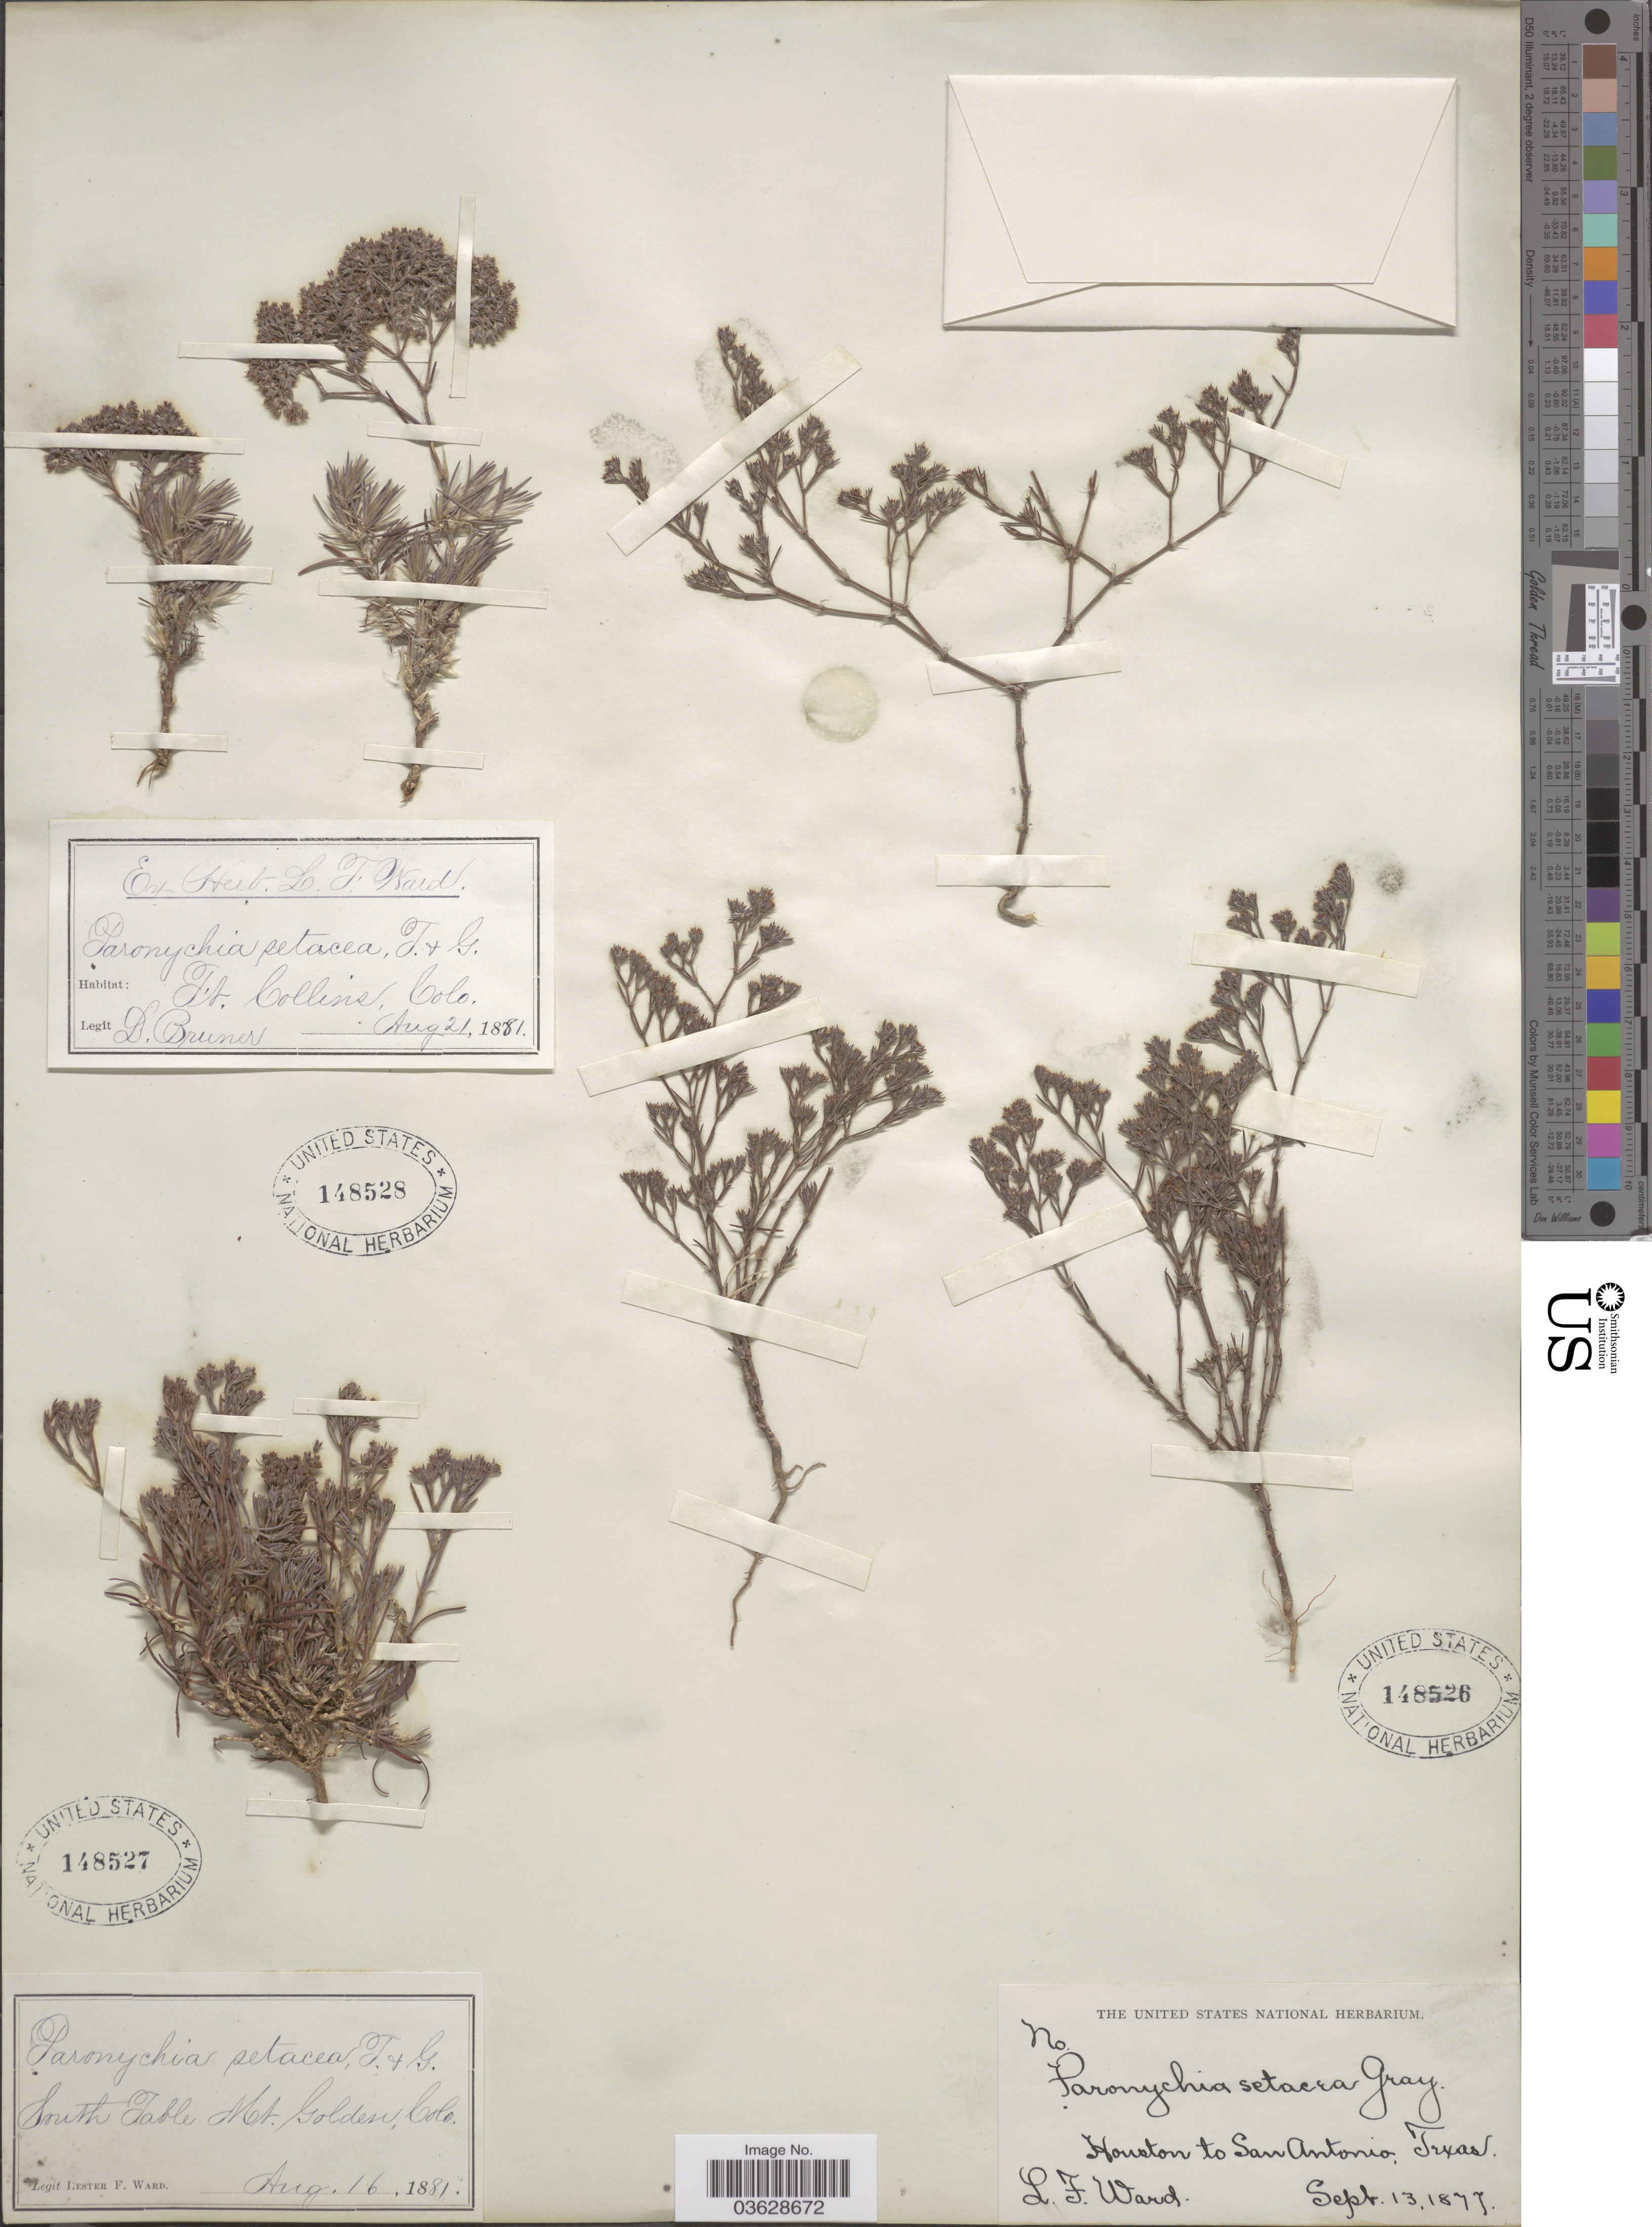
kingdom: Plantae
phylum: Tracheophyta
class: Magnoliopsida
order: Caryophyllales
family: Caryophyllaceae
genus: Paronychia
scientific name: Paronychia setacea var. setacea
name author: Torr. & A. Gray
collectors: L. Ward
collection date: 1877-09-13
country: United States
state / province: Texas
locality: Houston to San Antonio.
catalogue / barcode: US 148526